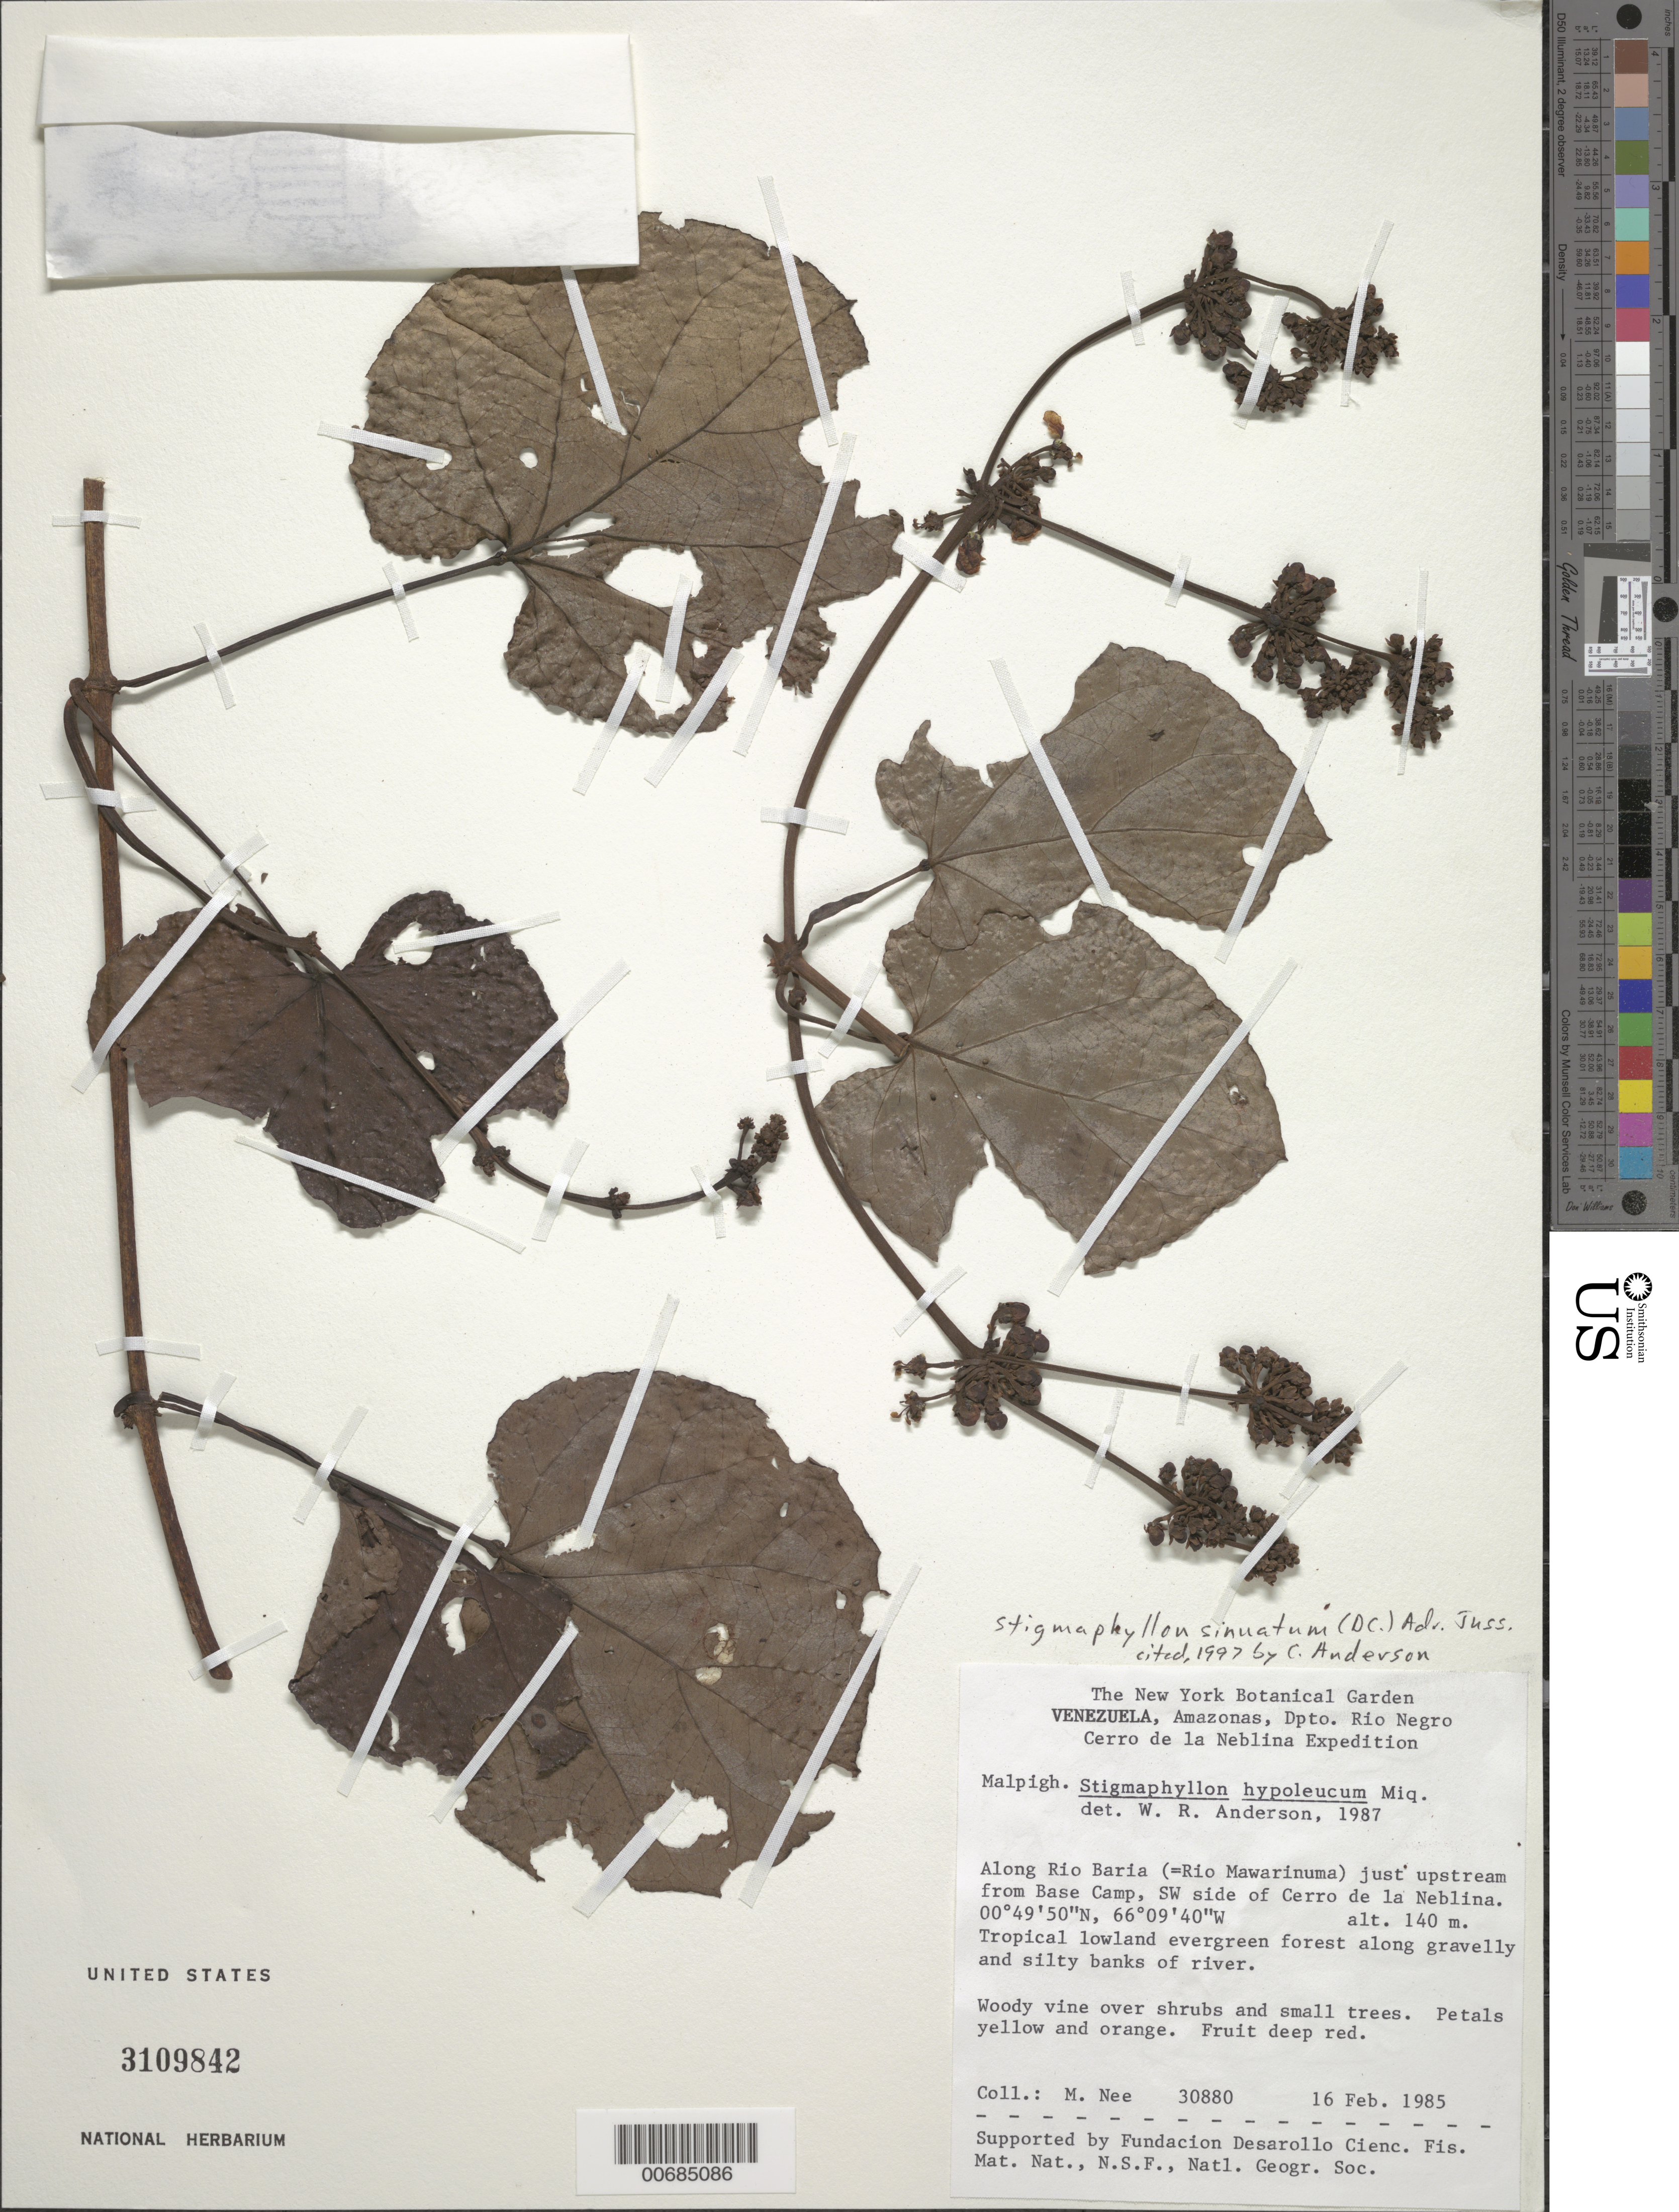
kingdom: Plantae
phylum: Tracheophyta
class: Magnoliopsida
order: Malpighiales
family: Malpighiaceae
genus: Stigmaphyllon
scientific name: Stigmaphyllon sinuatum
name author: (DC.) A. Juss.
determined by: Anderson, C.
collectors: M. Nee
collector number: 30880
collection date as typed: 16-Feb-85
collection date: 1985-02-16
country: Venezuela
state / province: Amazonas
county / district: Río Negro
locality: Río Baria (Río Mawarinuma) just upstream from Base Camp, SW side of Cerro de la Neblina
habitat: Tropical lowland evergreen forest along gravelly, silty banks of river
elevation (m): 140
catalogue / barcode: US 3109842